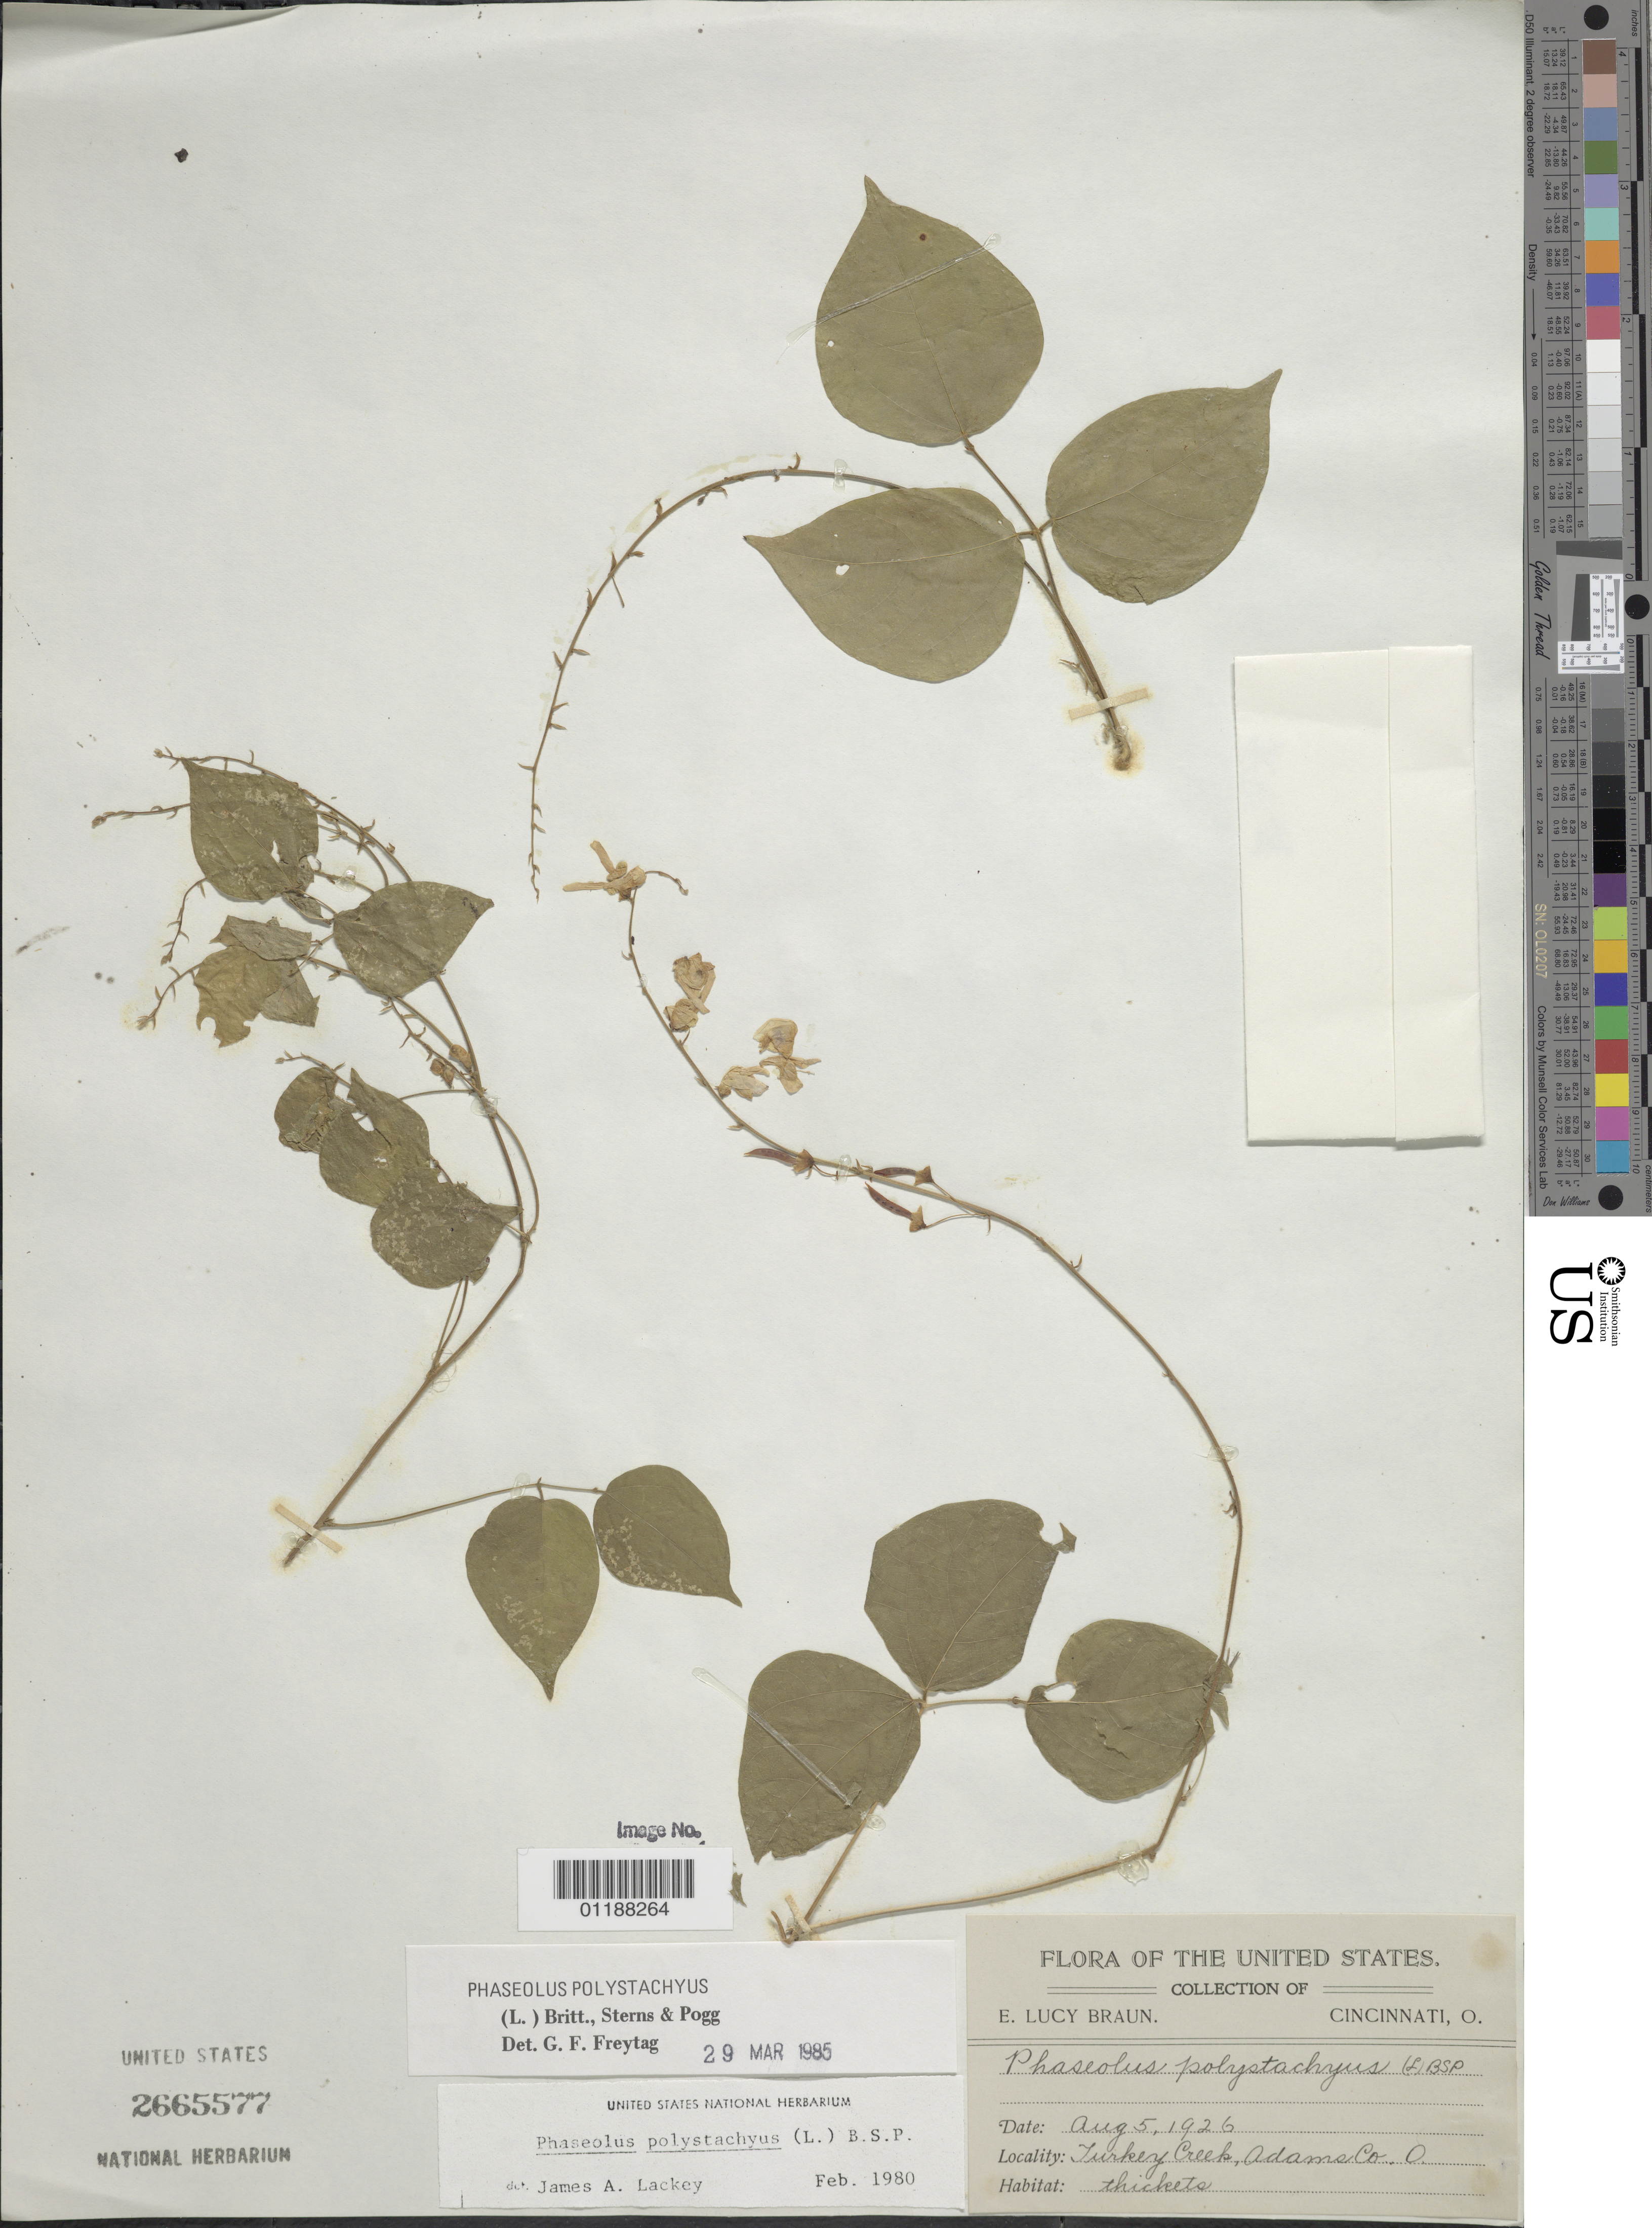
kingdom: Plantae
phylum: Tracheophyta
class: Magnoliopsida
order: Fabales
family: Fabaceae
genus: Phaseolus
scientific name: Phaseolus polystachios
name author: (L.) Britton, Stearns & Poggenb.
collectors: E. L. Braun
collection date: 1926-08-05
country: United States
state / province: Ohio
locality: Turkey Creek, Adams Co.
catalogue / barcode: US 2665577